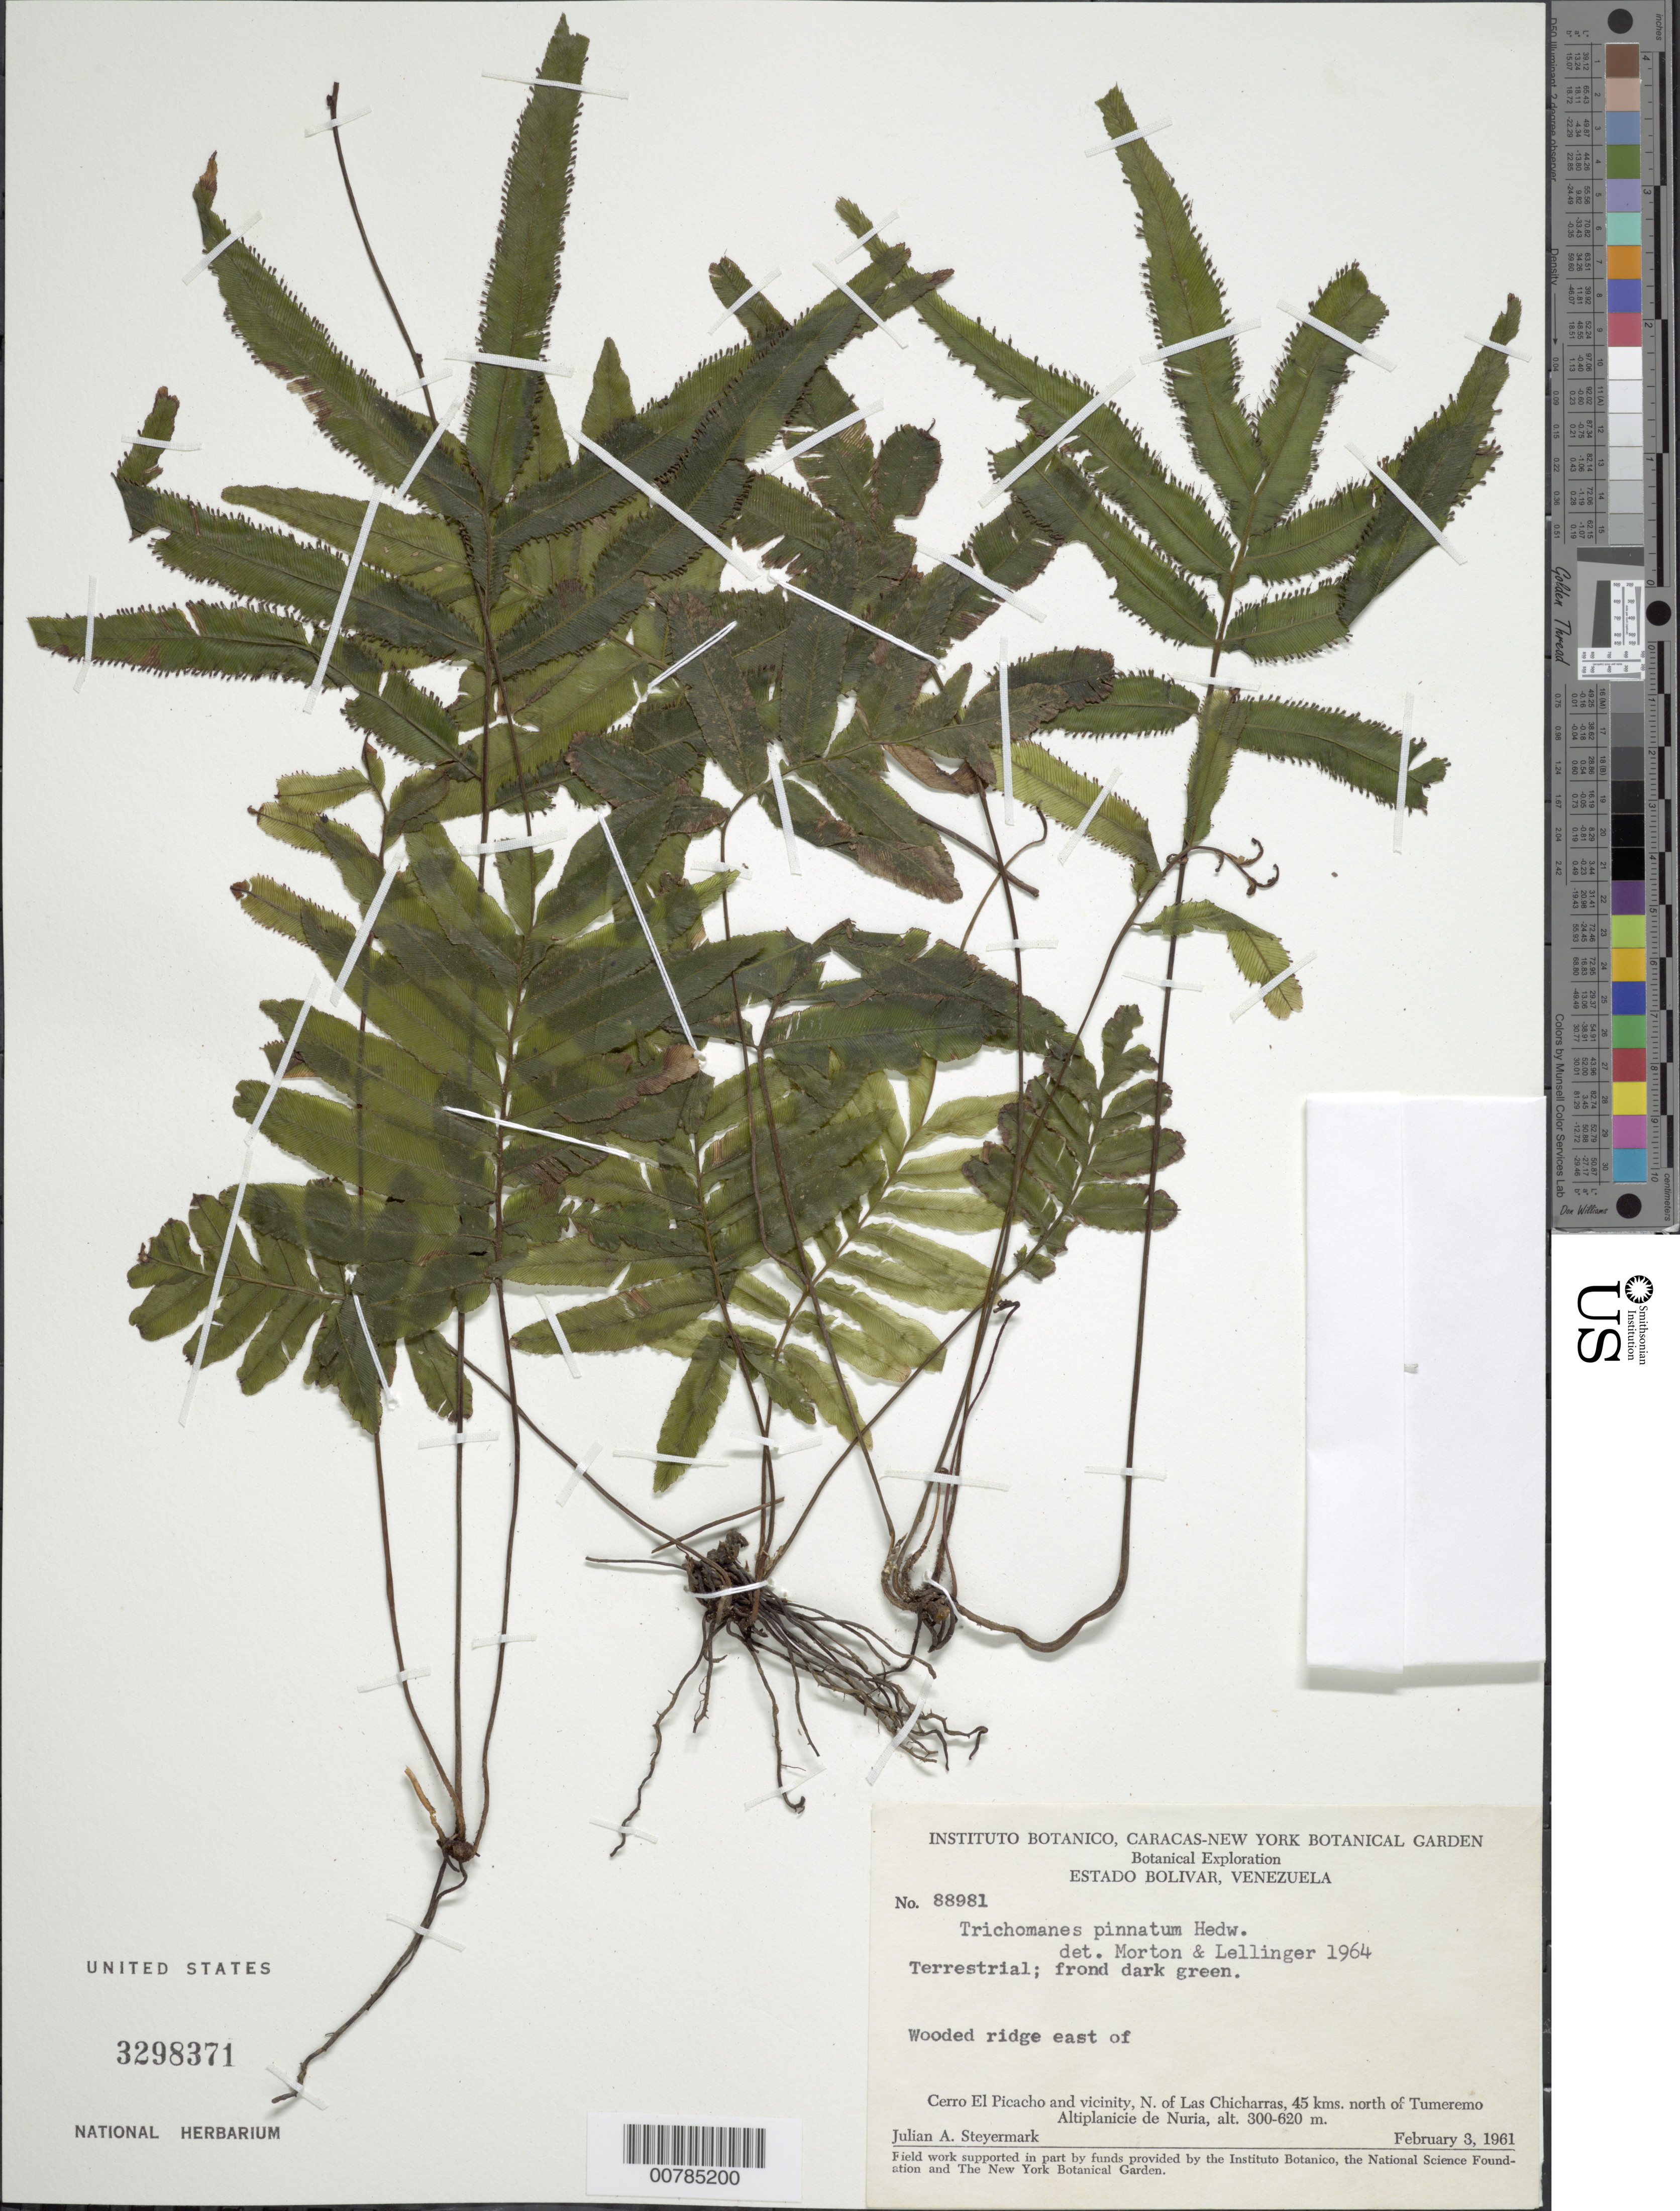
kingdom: Plantae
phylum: Tracheophyta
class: Polypodiopsida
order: Hymenophyllales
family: Hymenophyllaceae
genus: Trichomanes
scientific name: Trichomanes pinnatum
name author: Hedw.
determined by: Morton, C. V.; Lellinger, D. B.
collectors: J. Steyermark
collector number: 88981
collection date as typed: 3-Feb-61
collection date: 1961-02-03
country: Venezuela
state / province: Bolívar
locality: Cerro El Picacho, N of Las Chicharras, 45 km N of Tumeremo, Altiplanicie de Nuria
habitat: Wooded ridge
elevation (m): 300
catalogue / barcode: US 3298371